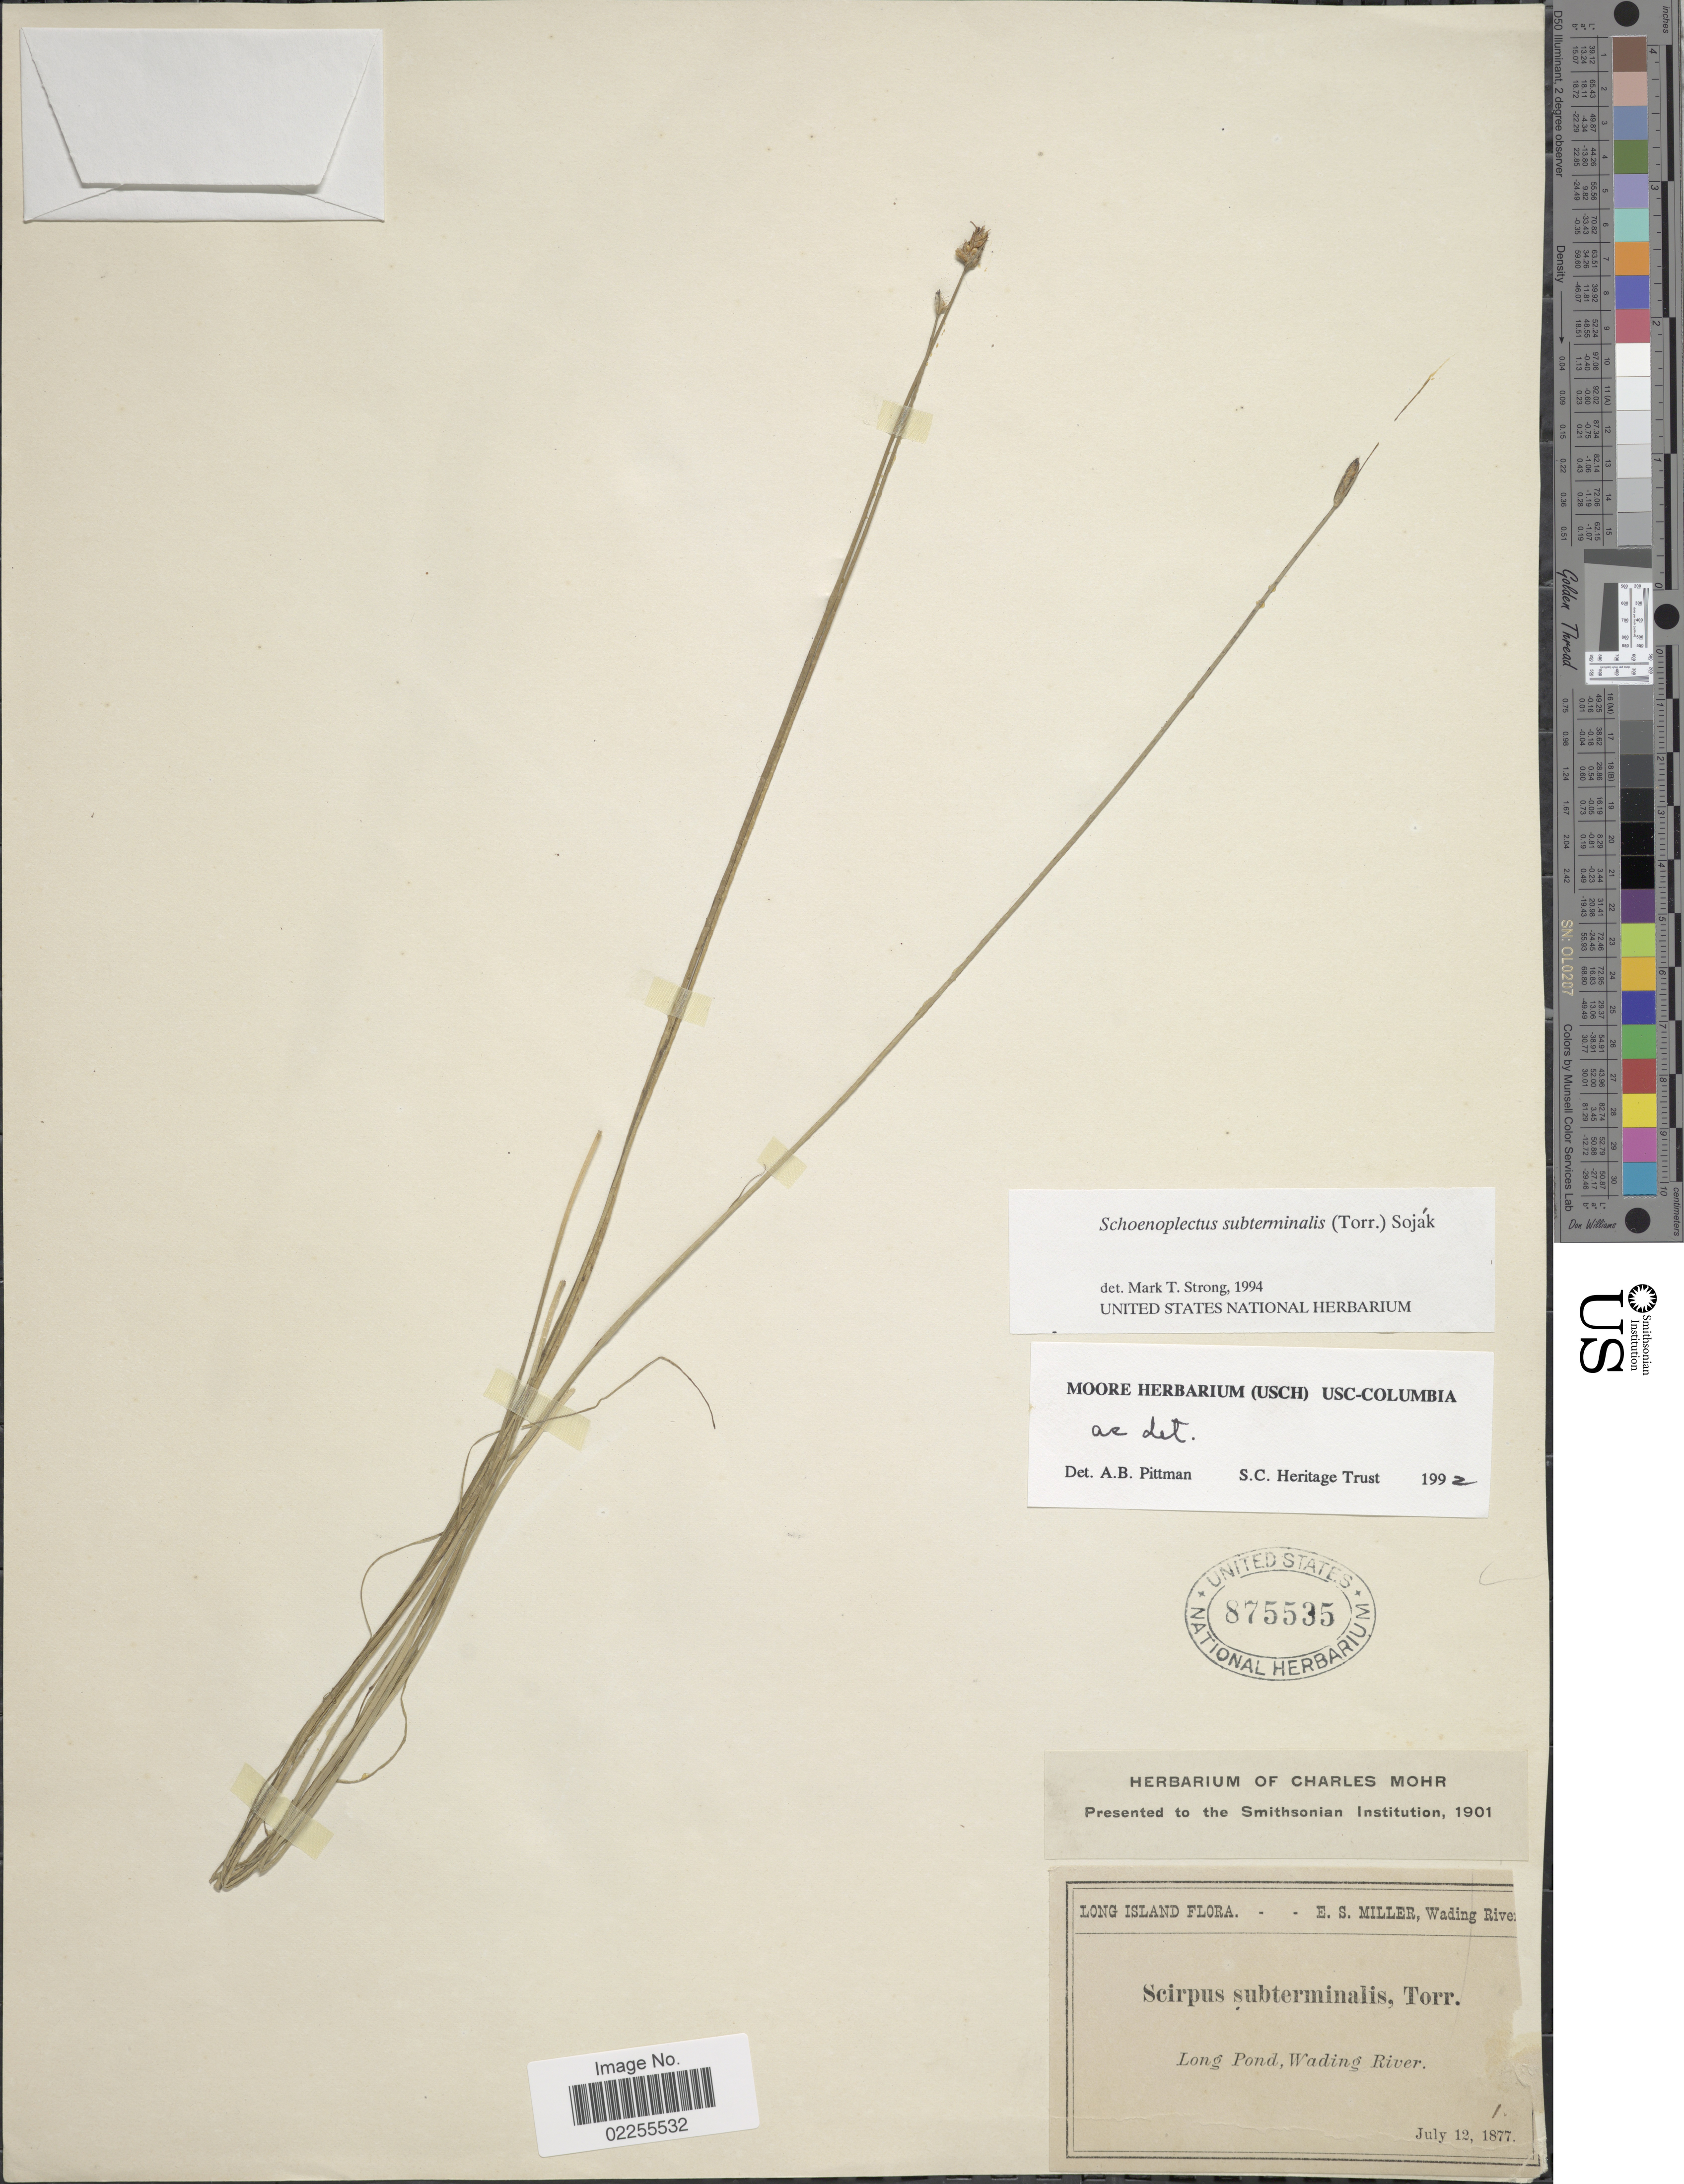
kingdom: Plantae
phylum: Tracheophyta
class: Liliopsida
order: Poales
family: Cyperaceae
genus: Schoenoplectus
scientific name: Schoenoplectus subterminalis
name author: (Torr.) Soják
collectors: E. S. Miller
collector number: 1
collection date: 1877-07-12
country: United States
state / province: New York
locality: Long Island, Long Pond, Wading River.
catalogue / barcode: US 875535